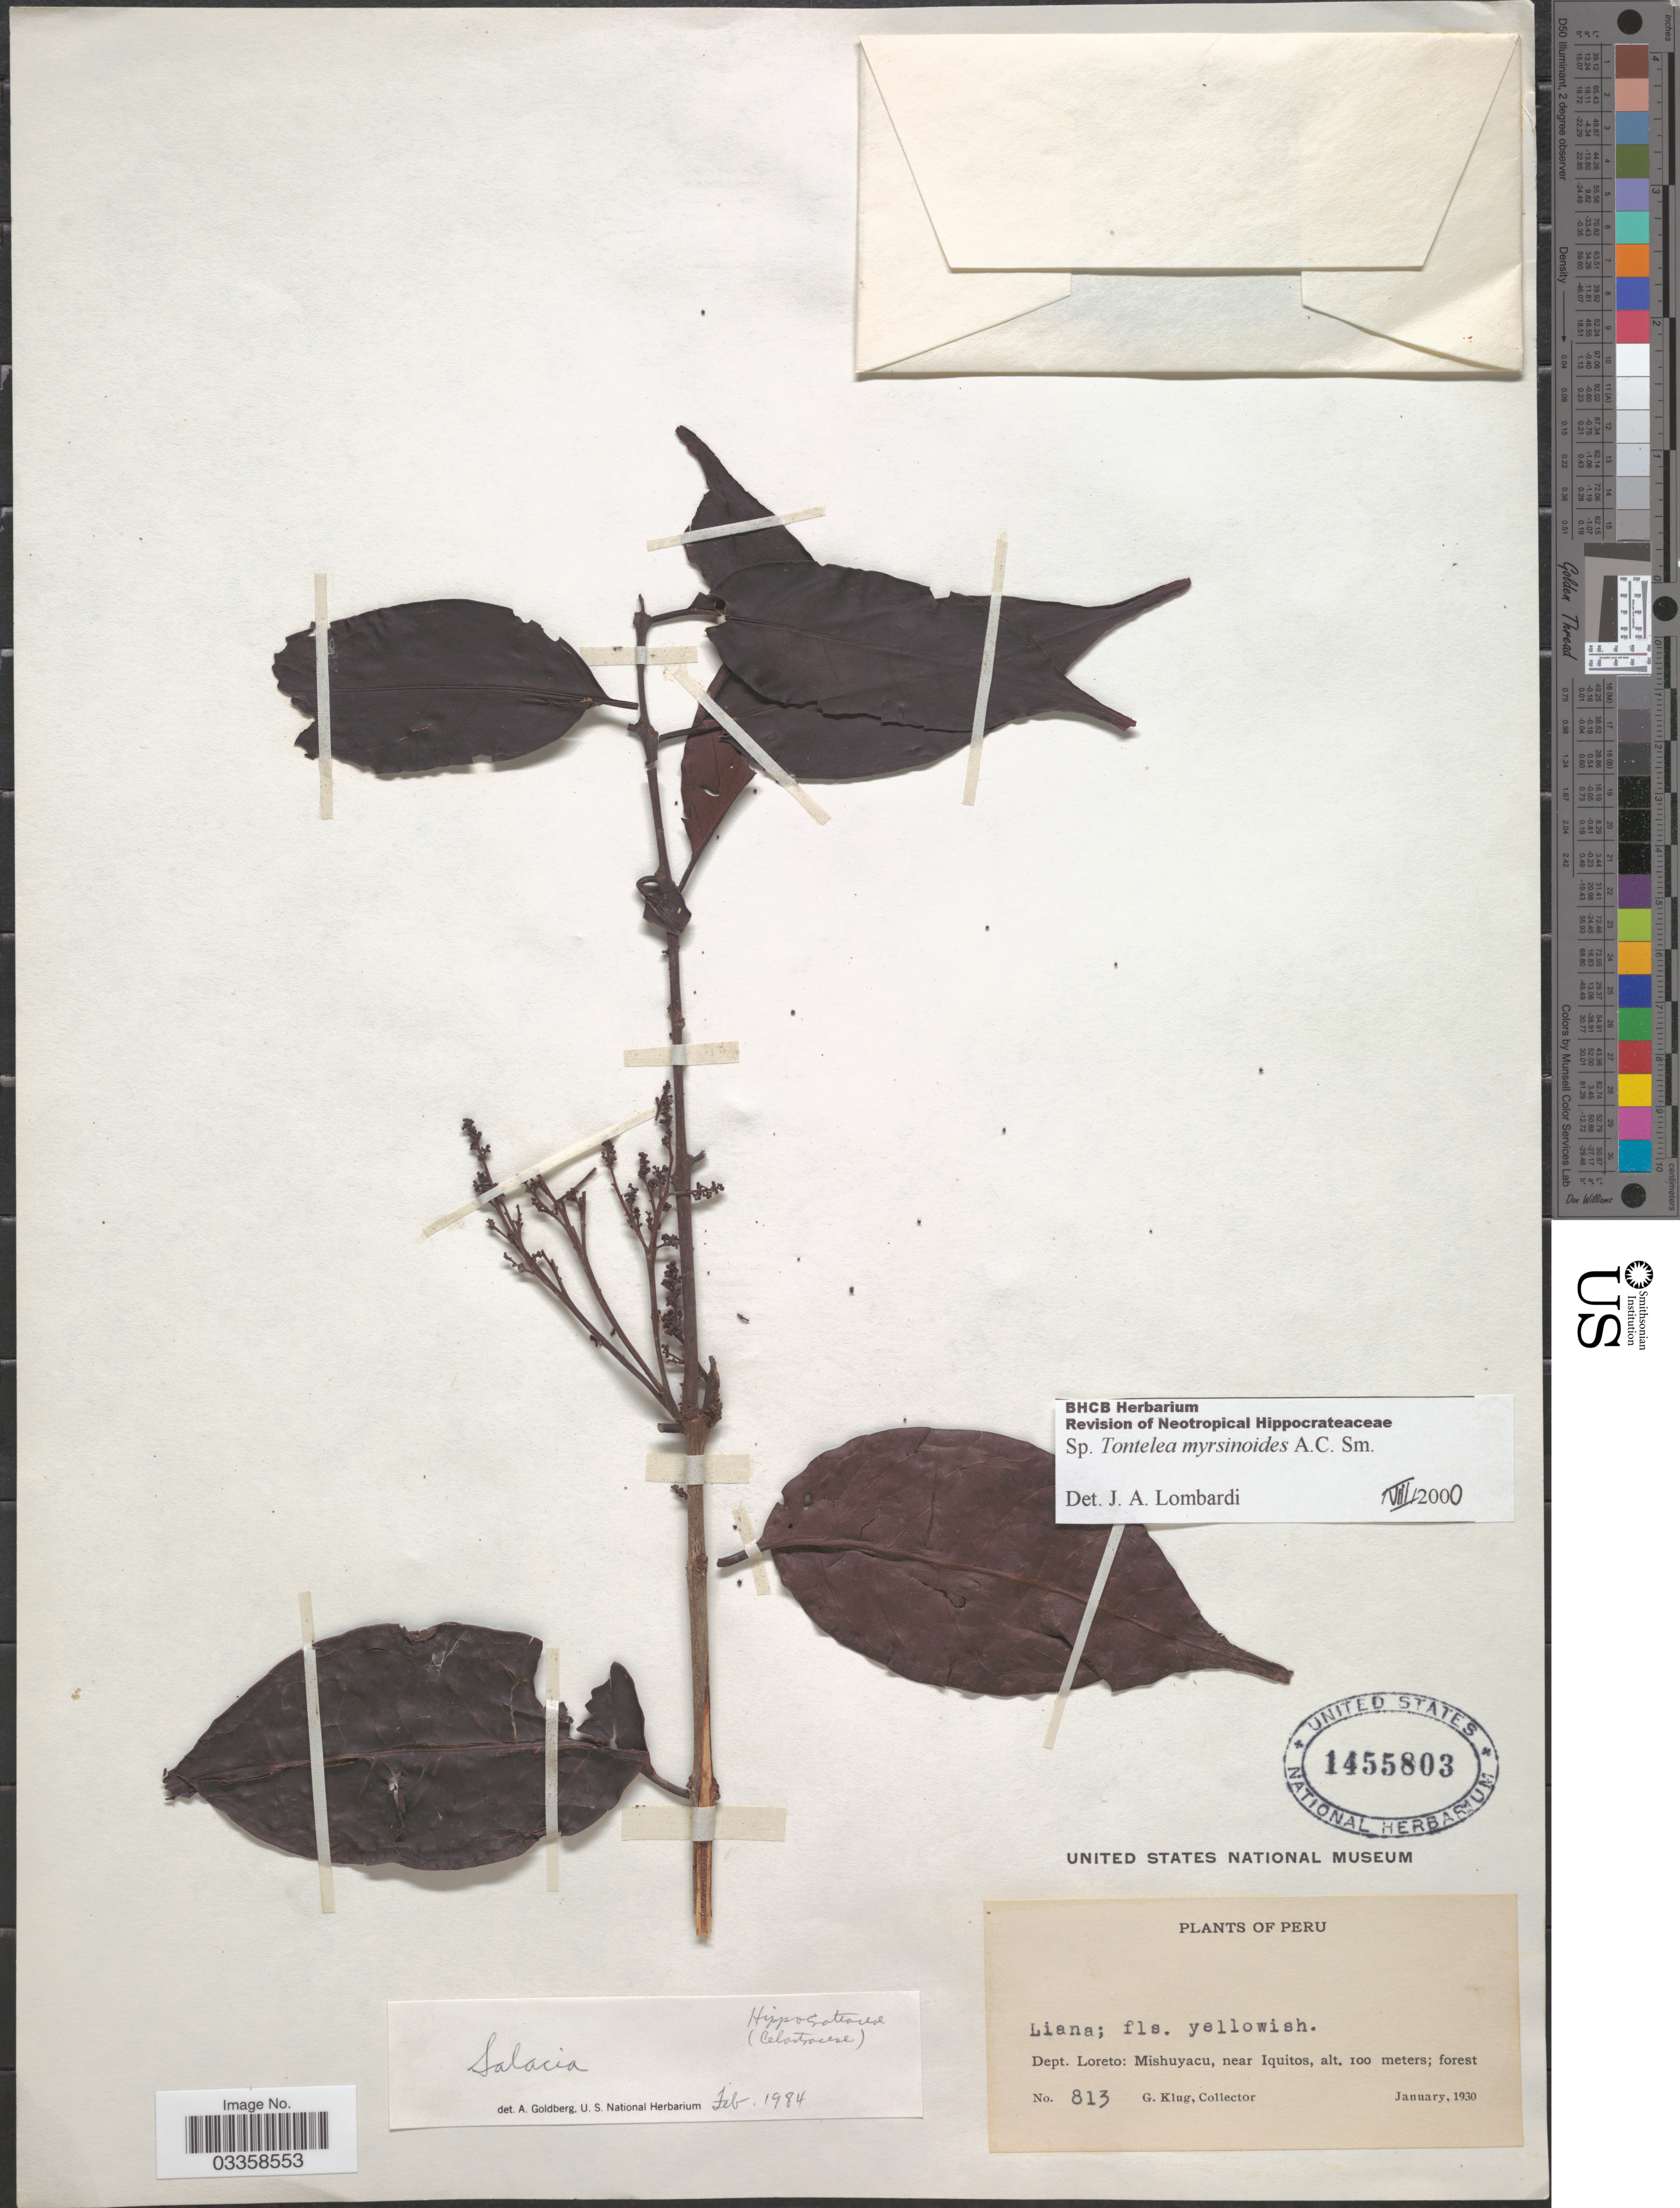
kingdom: Plantae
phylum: Tracheophyta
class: Magnoliopsida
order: Celastrales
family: Celastraceae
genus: Tontelea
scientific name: Tontelea myrsinoides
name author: A.C. Sm.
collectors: G. Klug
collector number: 813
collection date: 1930-01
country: Peru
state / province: Loreto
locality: Dept. Loreto: Mishuyacu, near Iquitos.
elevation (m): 100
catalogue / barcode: US 1455803